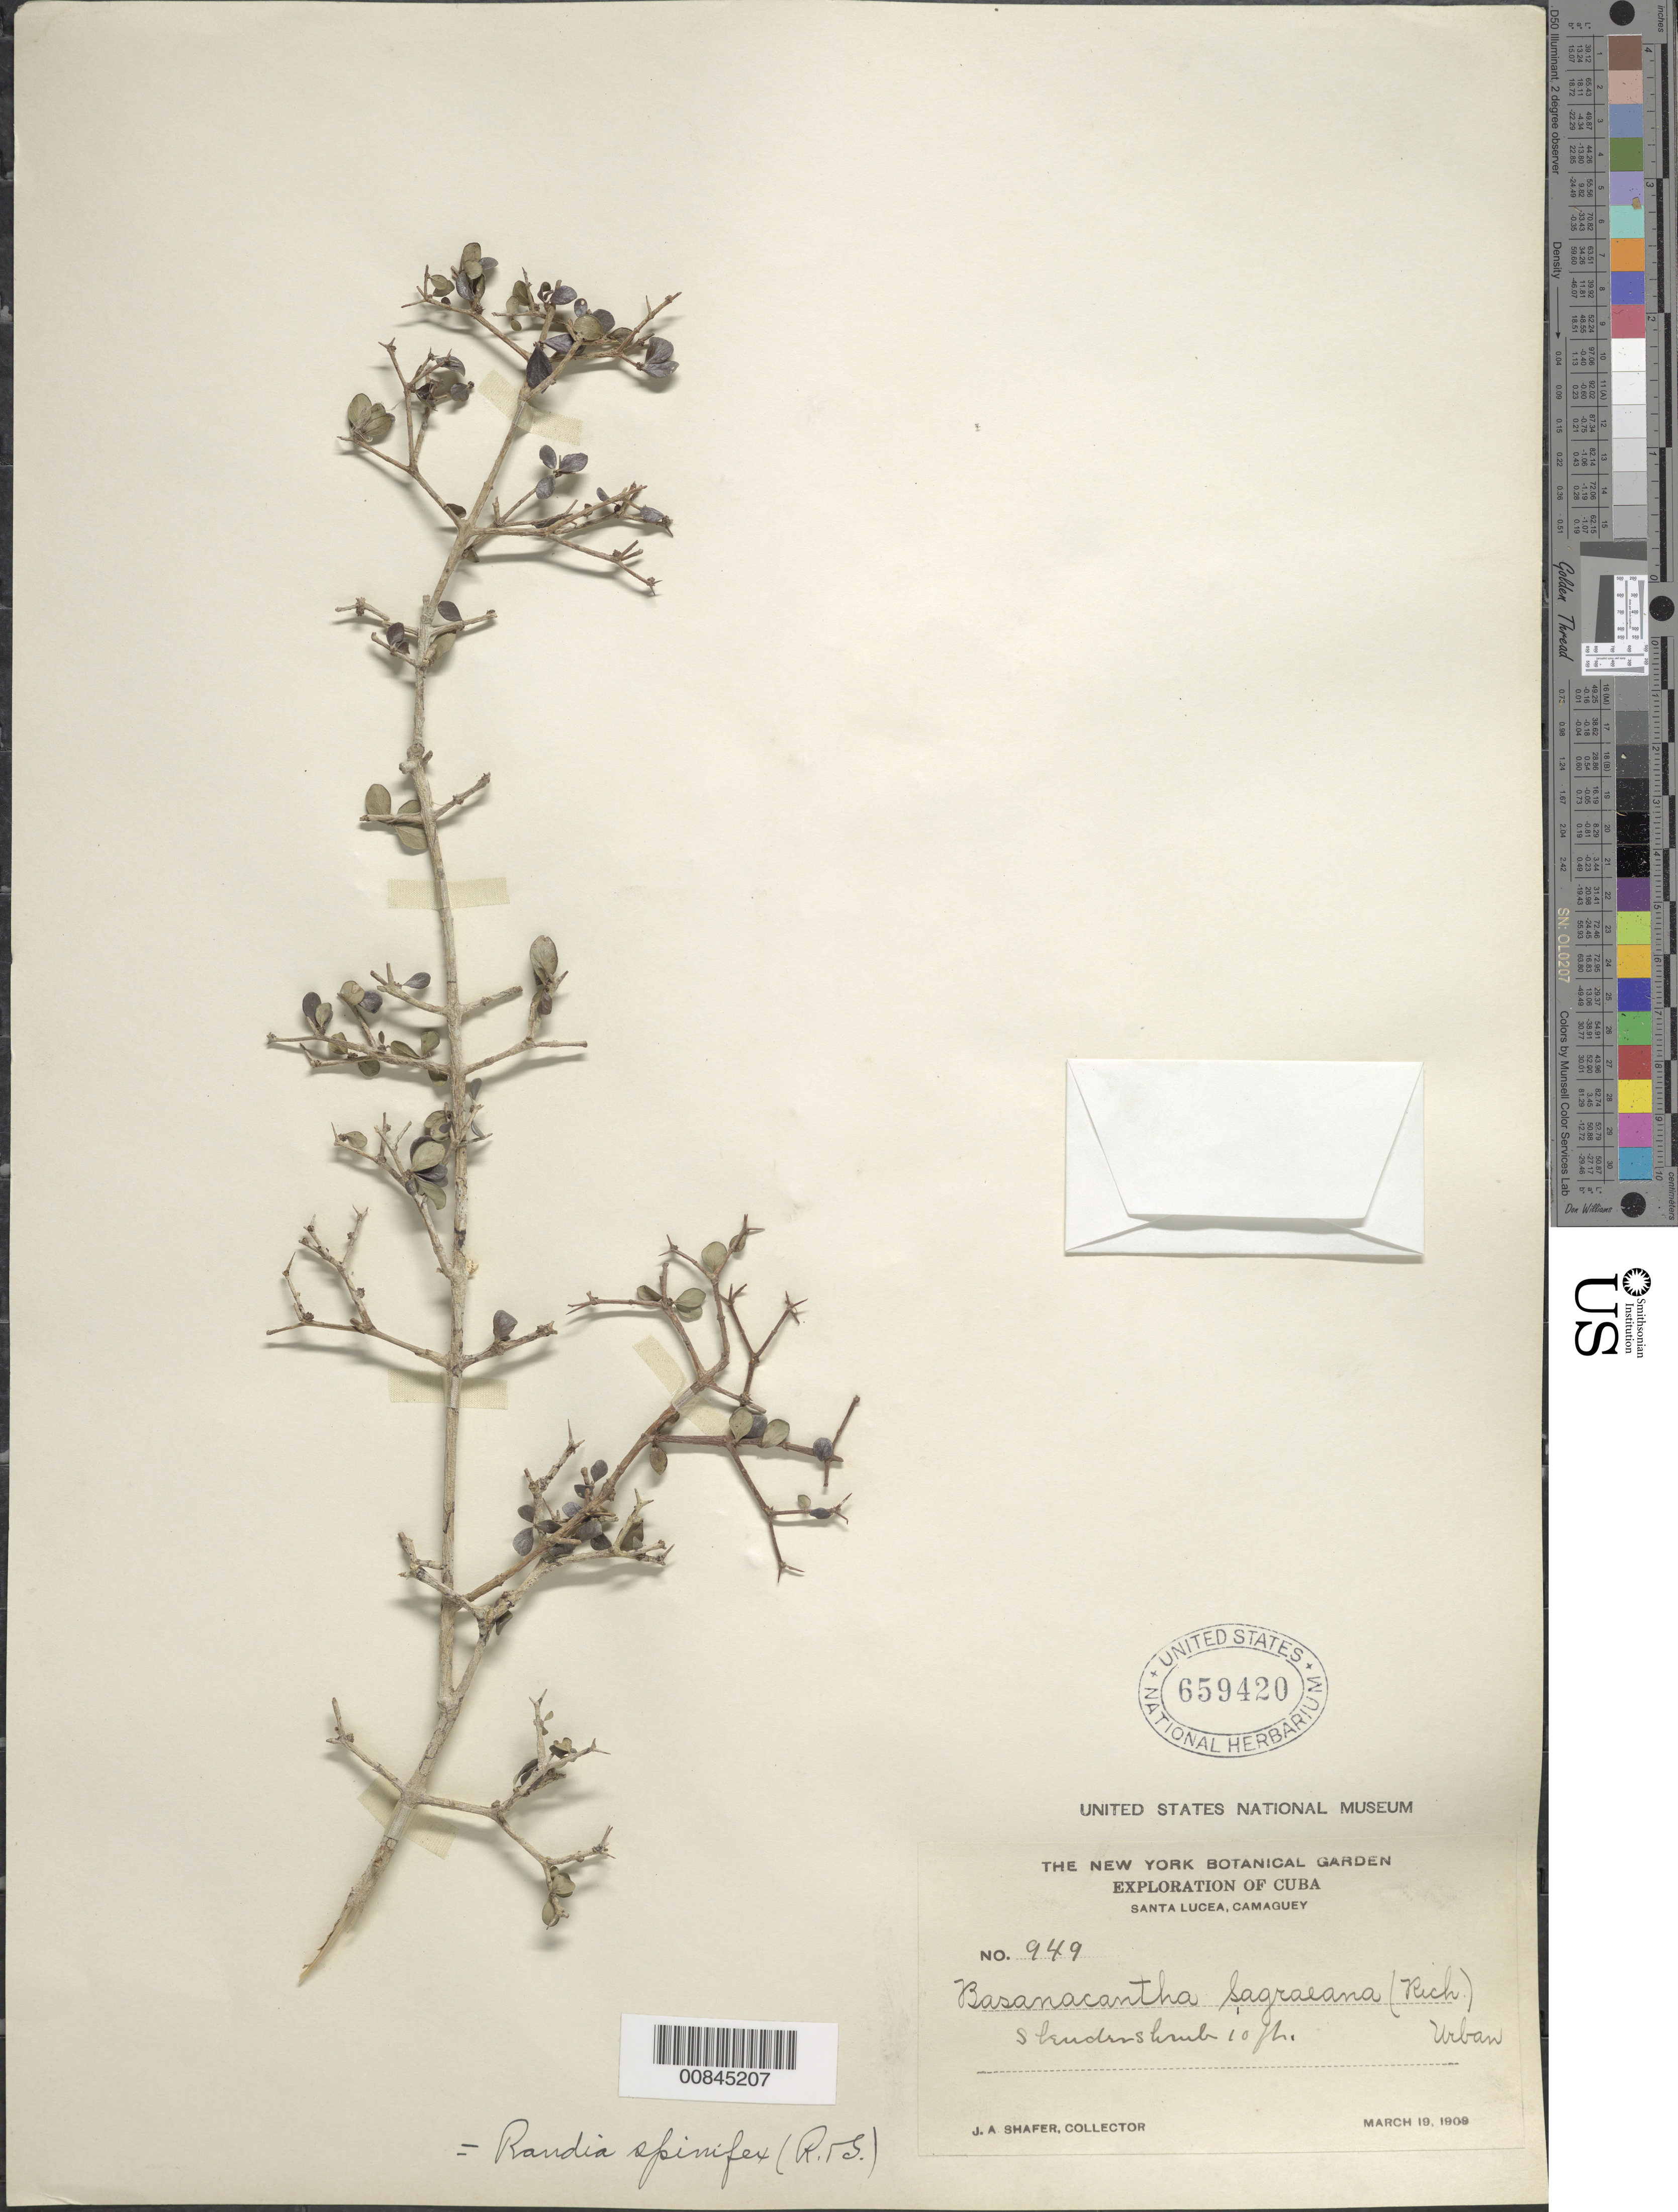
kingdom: Plantae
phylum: Tracheophyta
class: Magnoliopsida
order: Gentianales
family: Rubiaceae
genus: Randia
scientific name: Randia spinifex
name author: (Roem. & Schult.) Standl.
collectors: J. A. Shafer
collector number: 949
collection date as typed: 19 Mar 1909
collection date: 1909-03-19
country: Cuba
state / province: Camaguey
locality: Santa Lucea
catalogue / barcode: US 659420